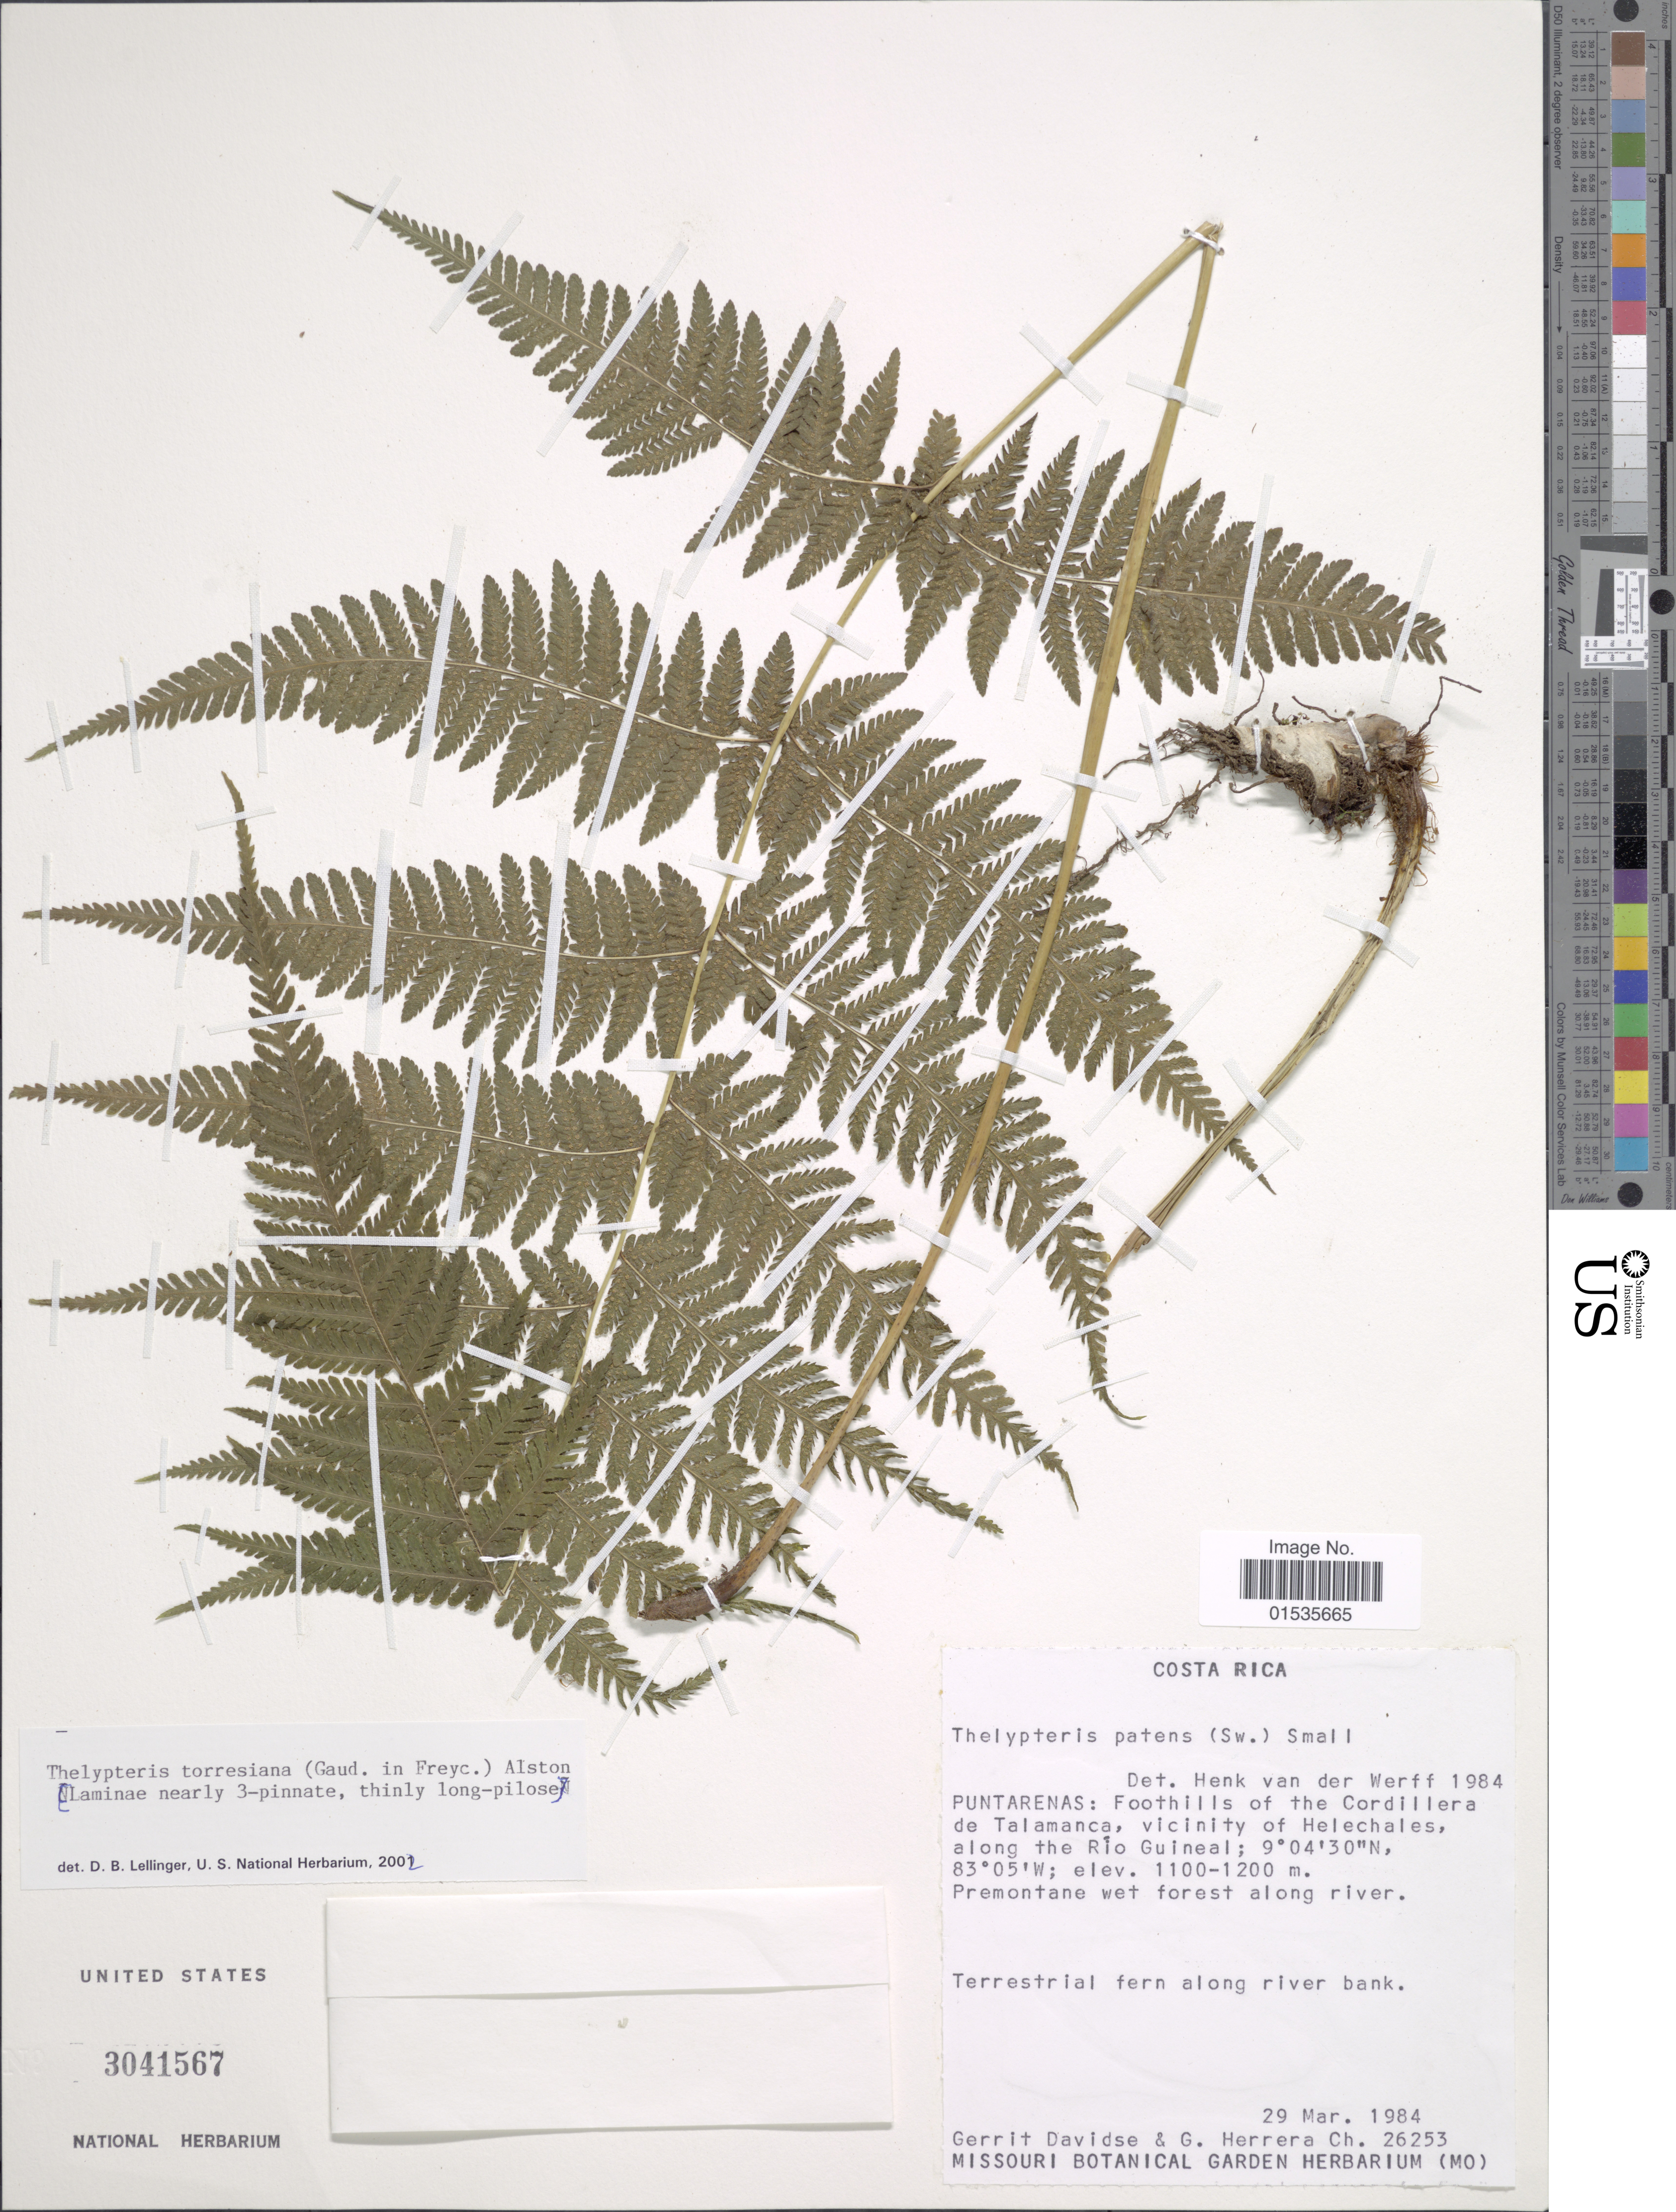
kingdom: Plantae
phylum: Tracheophyta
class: Polypodiopsida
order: Polypodiales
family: Thelypteridaceae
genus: Macrothelypteris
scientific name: Macrothelypteris torresiana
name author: (Gaudich.) Ching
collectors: G. Davidse & G. Herrera Ch.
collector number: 26253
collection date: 1984-03-29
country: Costa Rica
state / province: Puntarenas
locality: Costa Rica, Puntarenas: foothills of the Cordillera de Talamanca, vicinity of Helechales, along the Rio Guineal.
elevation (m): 1100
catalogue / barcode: US 3041567